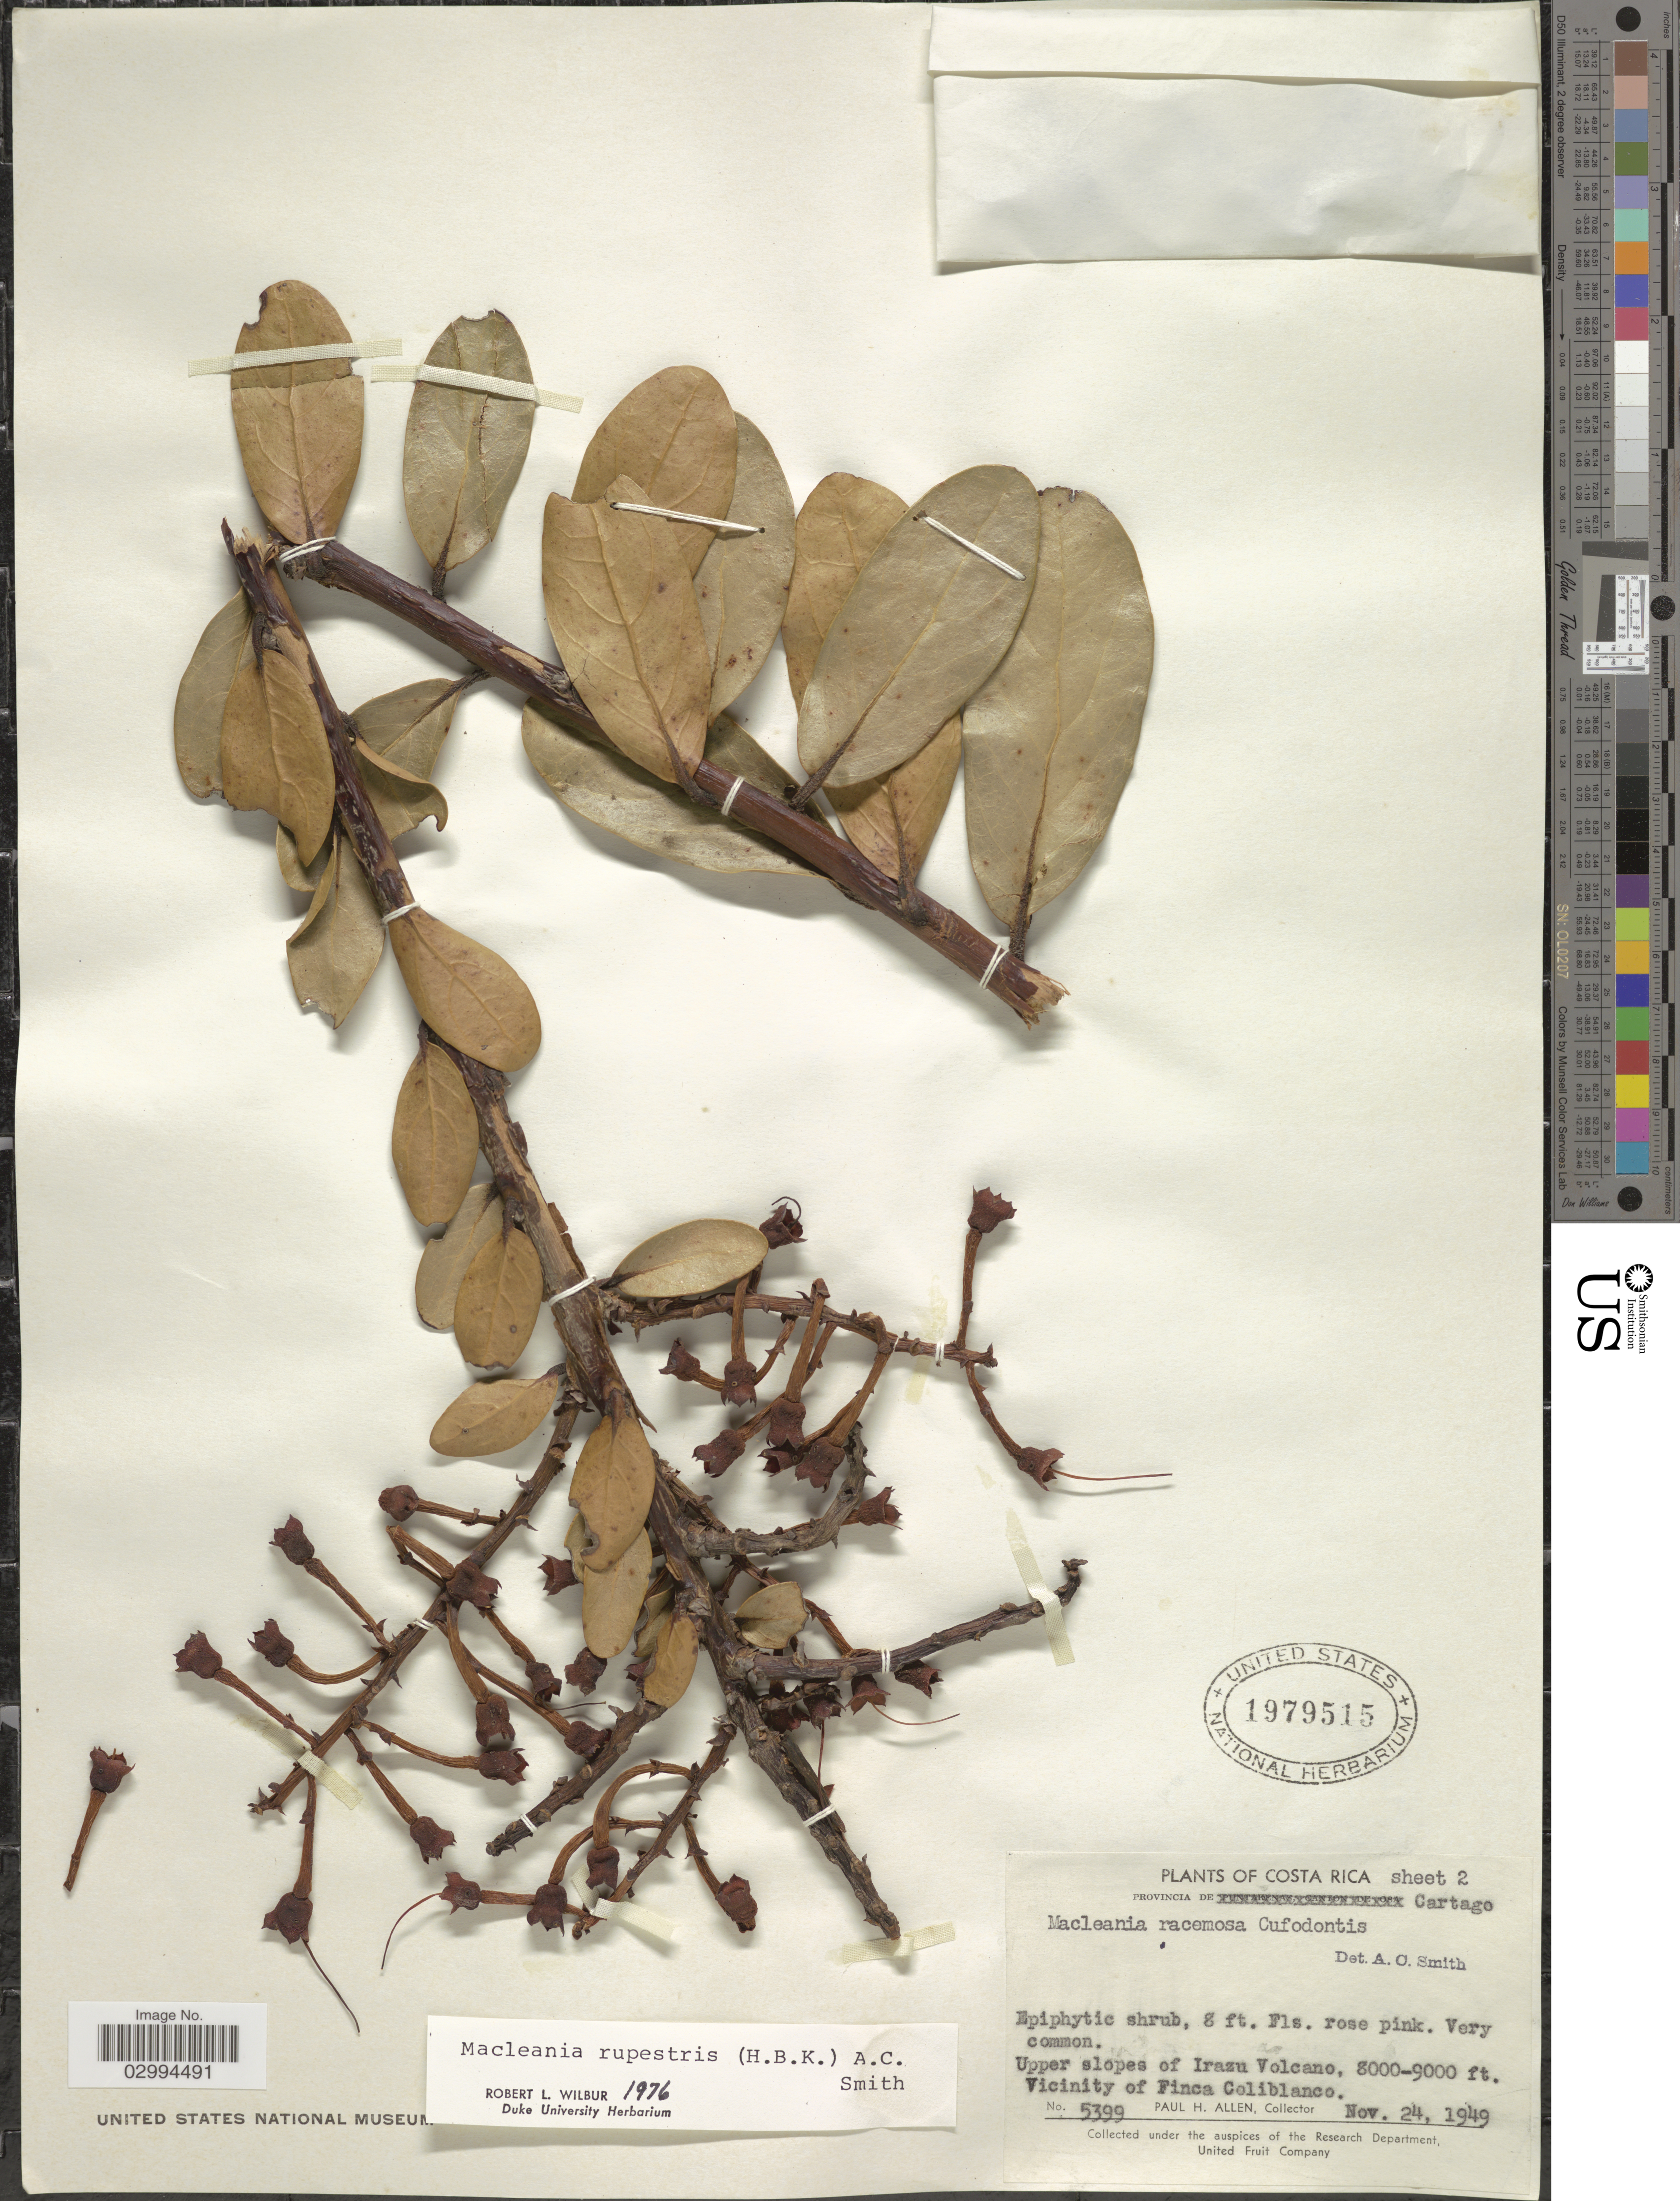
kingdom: Plantae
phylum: Tracheophyta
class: Magnoliopsida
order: Ericales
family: Ericaceae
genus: Macleania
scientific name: Macleania rupestris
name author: (Kunth) A.C. Sm.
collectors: P. H. Allen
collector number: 5399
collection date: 1949-11-24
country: Costa Rica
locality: Upper slopes of Irazu Volcano, Vicinity of Finca Coliblanco.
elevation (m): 2438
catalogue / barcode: US 1979515